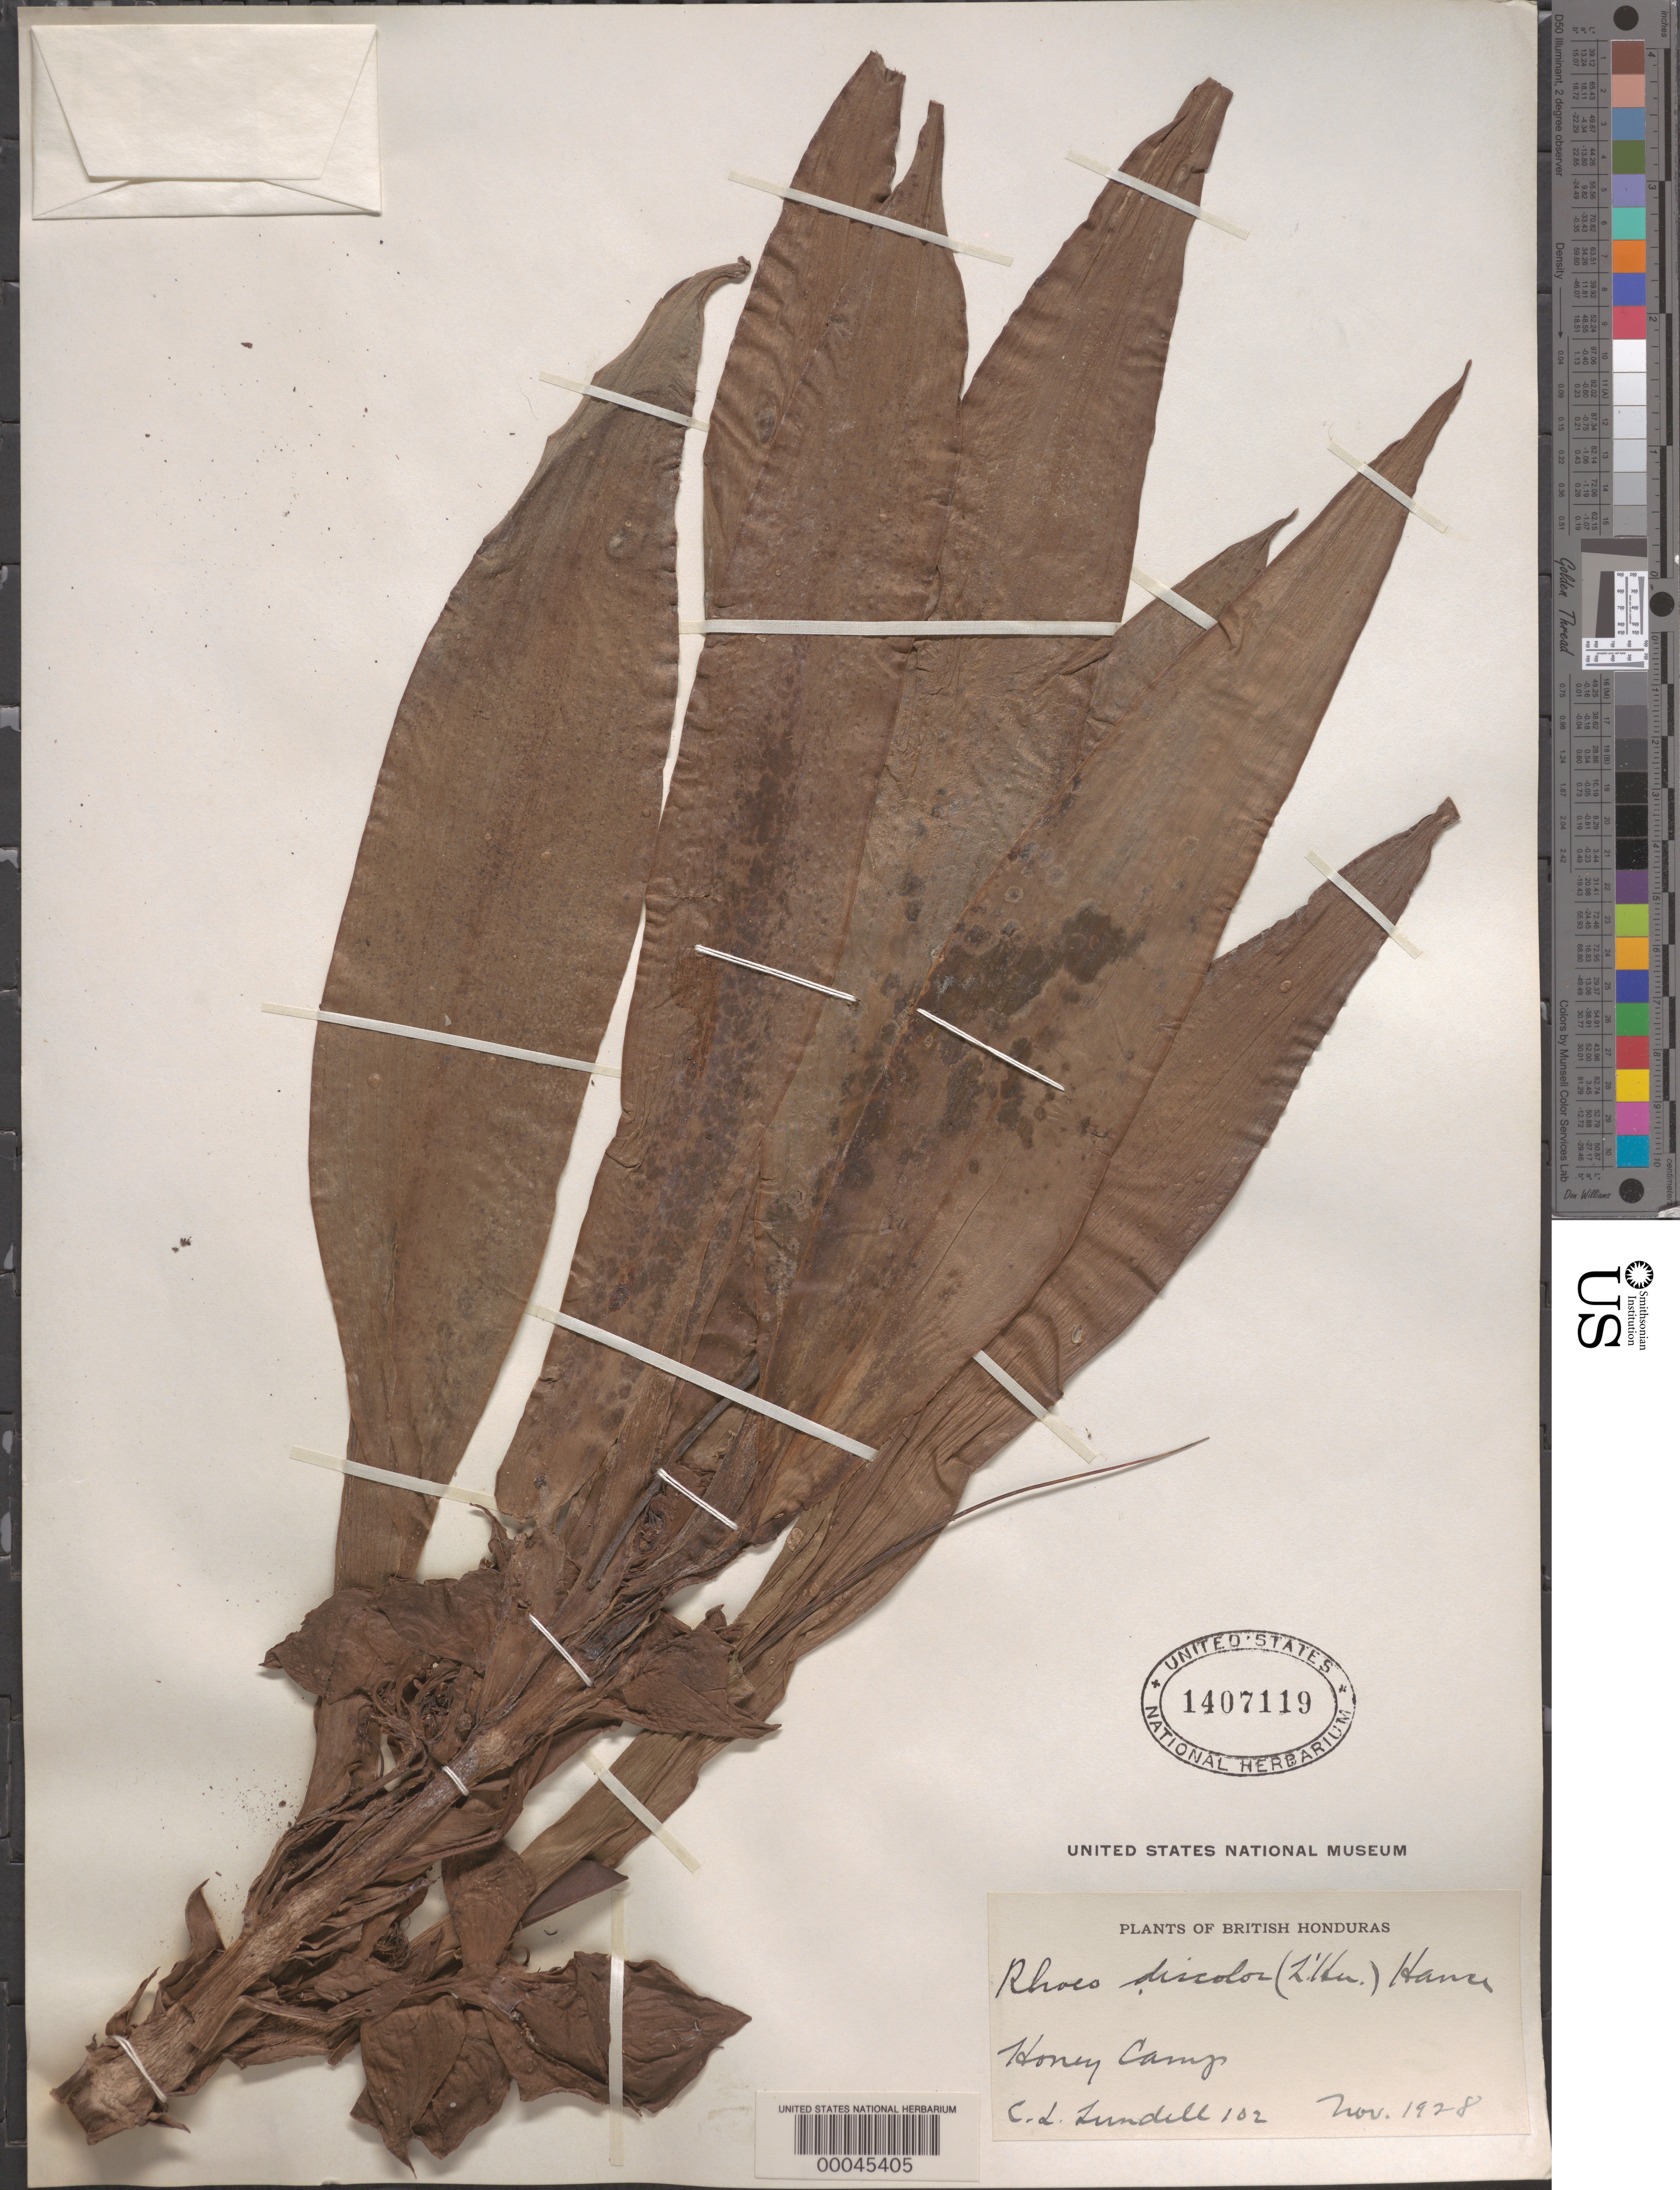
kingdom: Plantae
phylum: Tracheophyta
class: Liliopsida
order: Commelinales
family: Commelinaceae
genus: Tradescantia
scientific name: Tradescantia spathacea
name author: Sw.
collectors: C. L. Lundell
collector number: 102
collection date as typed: Nov 1928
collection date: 1928-11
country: Belize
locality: Honey Camp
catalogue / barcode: US 1407119